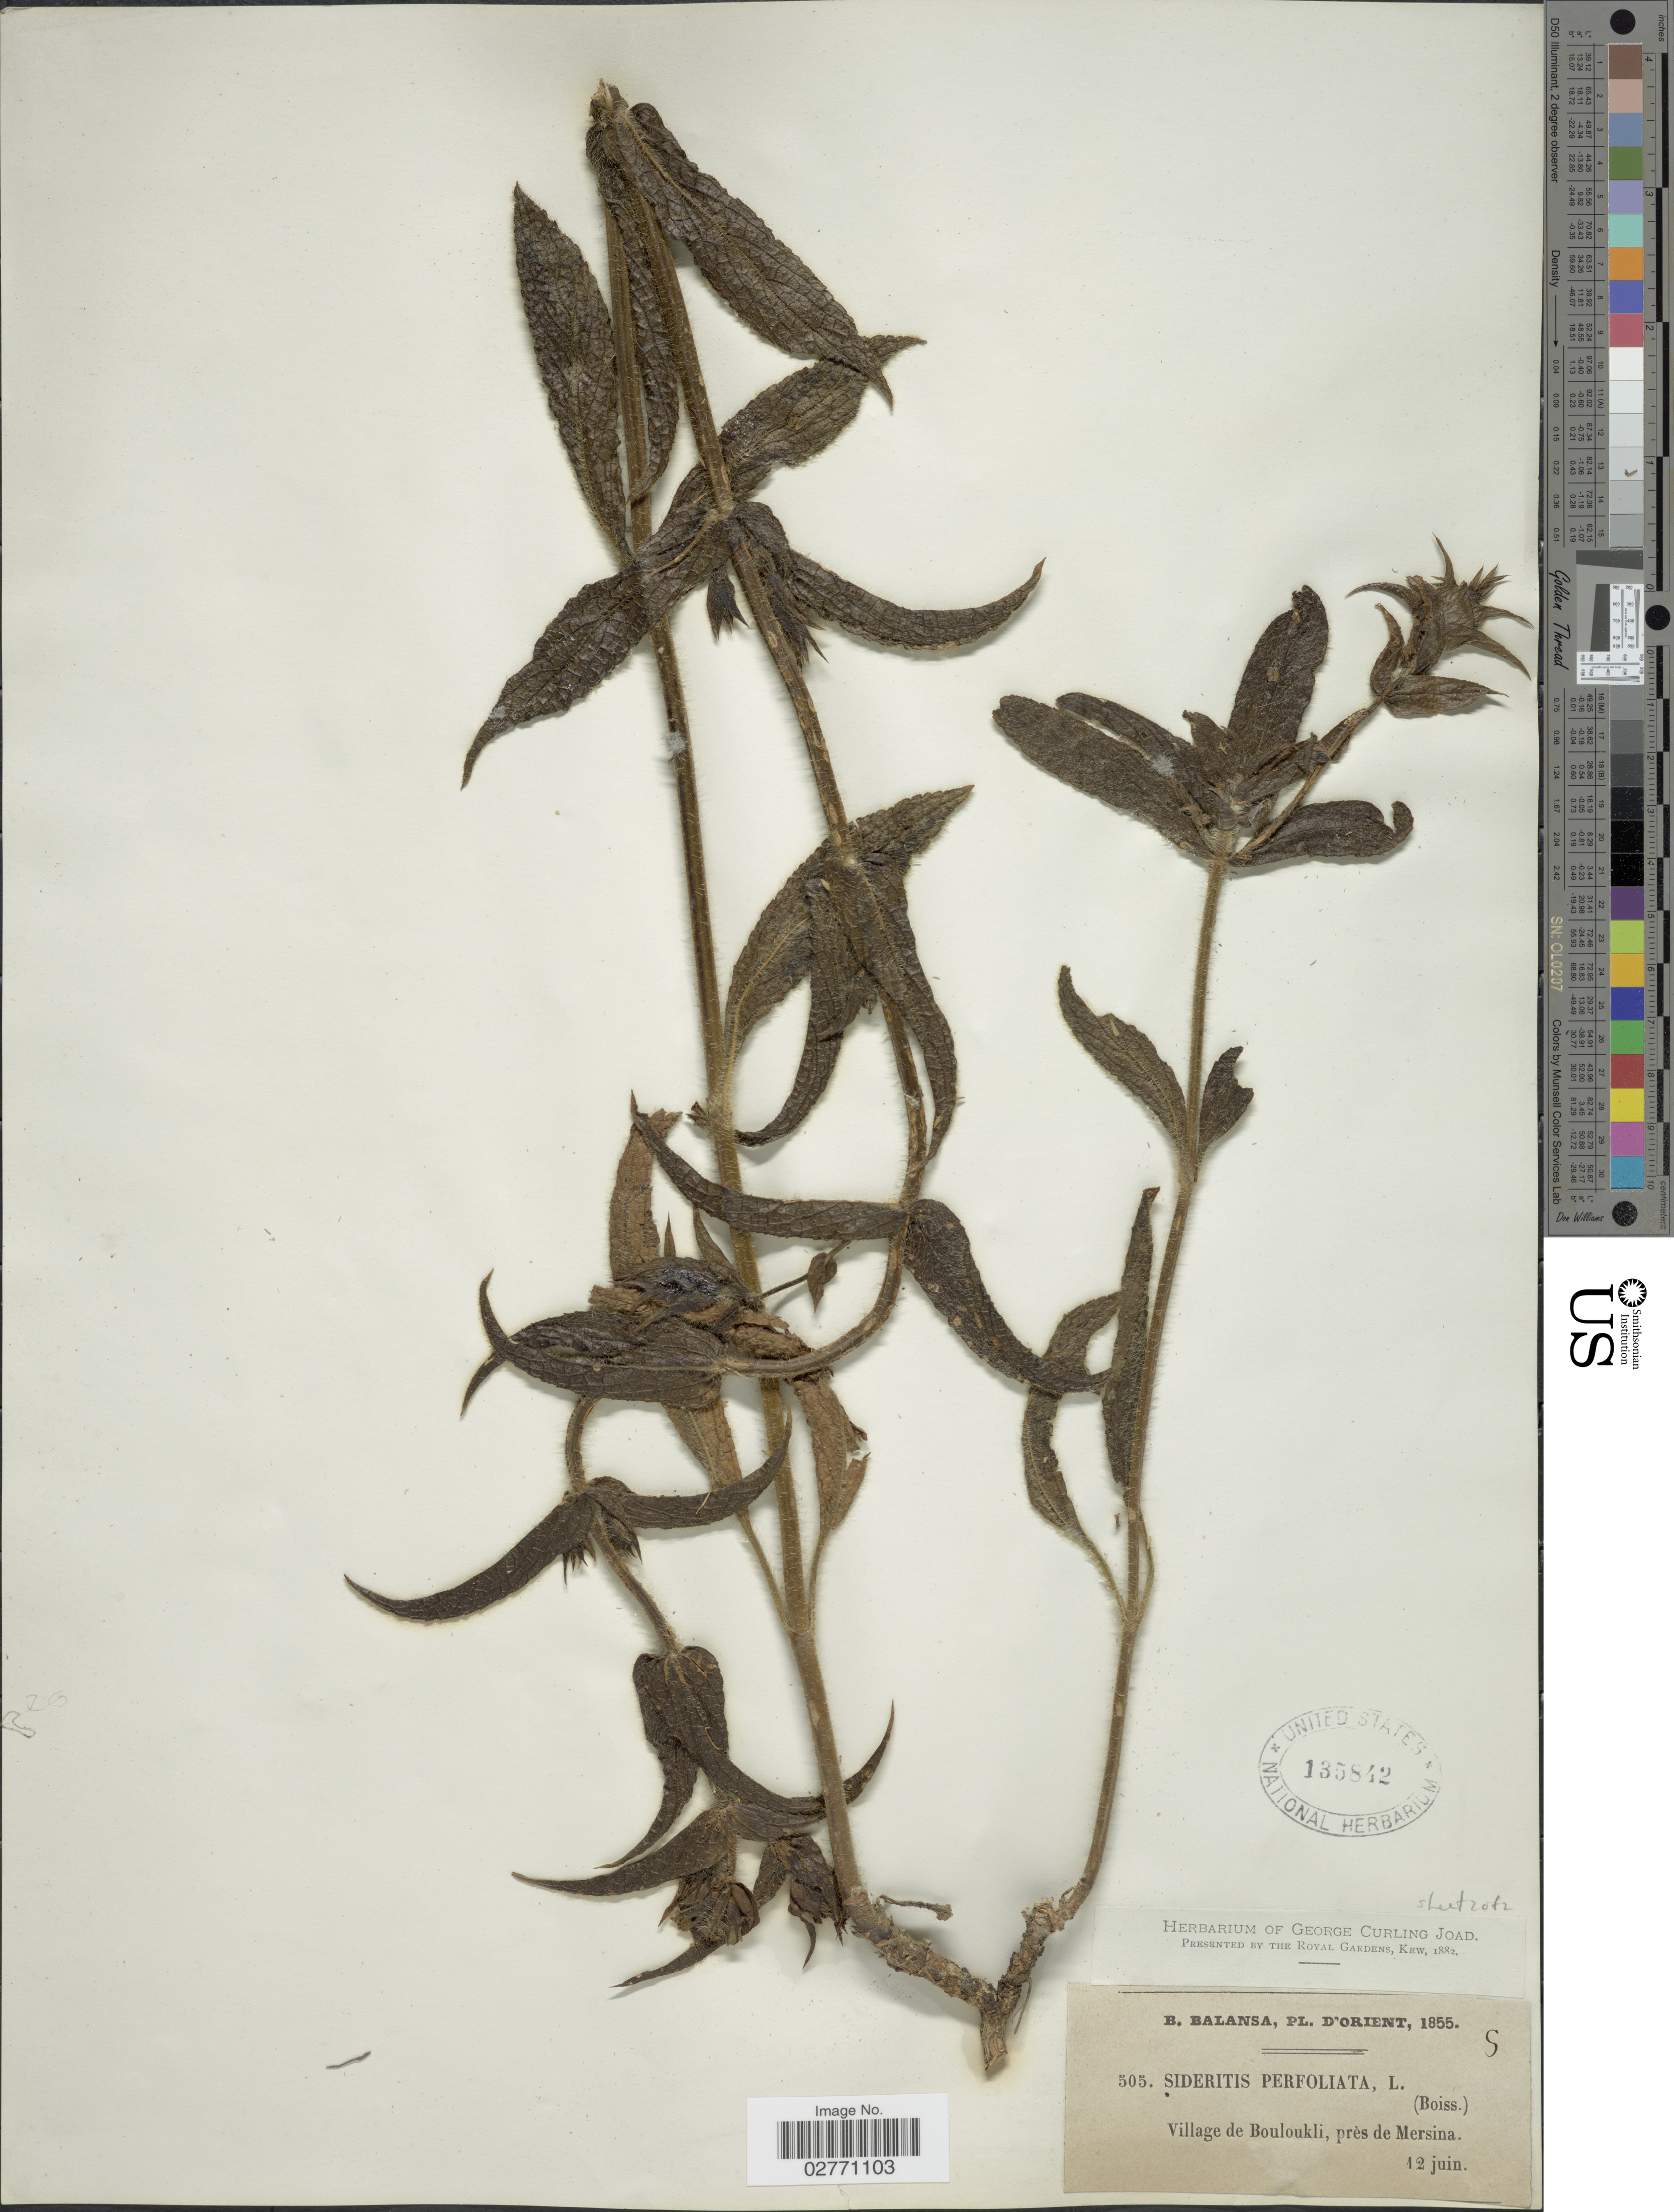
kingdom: Plantae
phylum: Tracheophyta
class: Magnoliopsida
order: Lamiales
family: Lamiaceae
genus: Sideritis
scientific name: Sideritis perfoliata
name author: L.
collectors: B. Balansa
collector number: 505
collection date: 1855-06-12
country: Turkey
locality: Orient. Village de Bouloukli, près de Mersina.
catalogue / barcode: US 135842